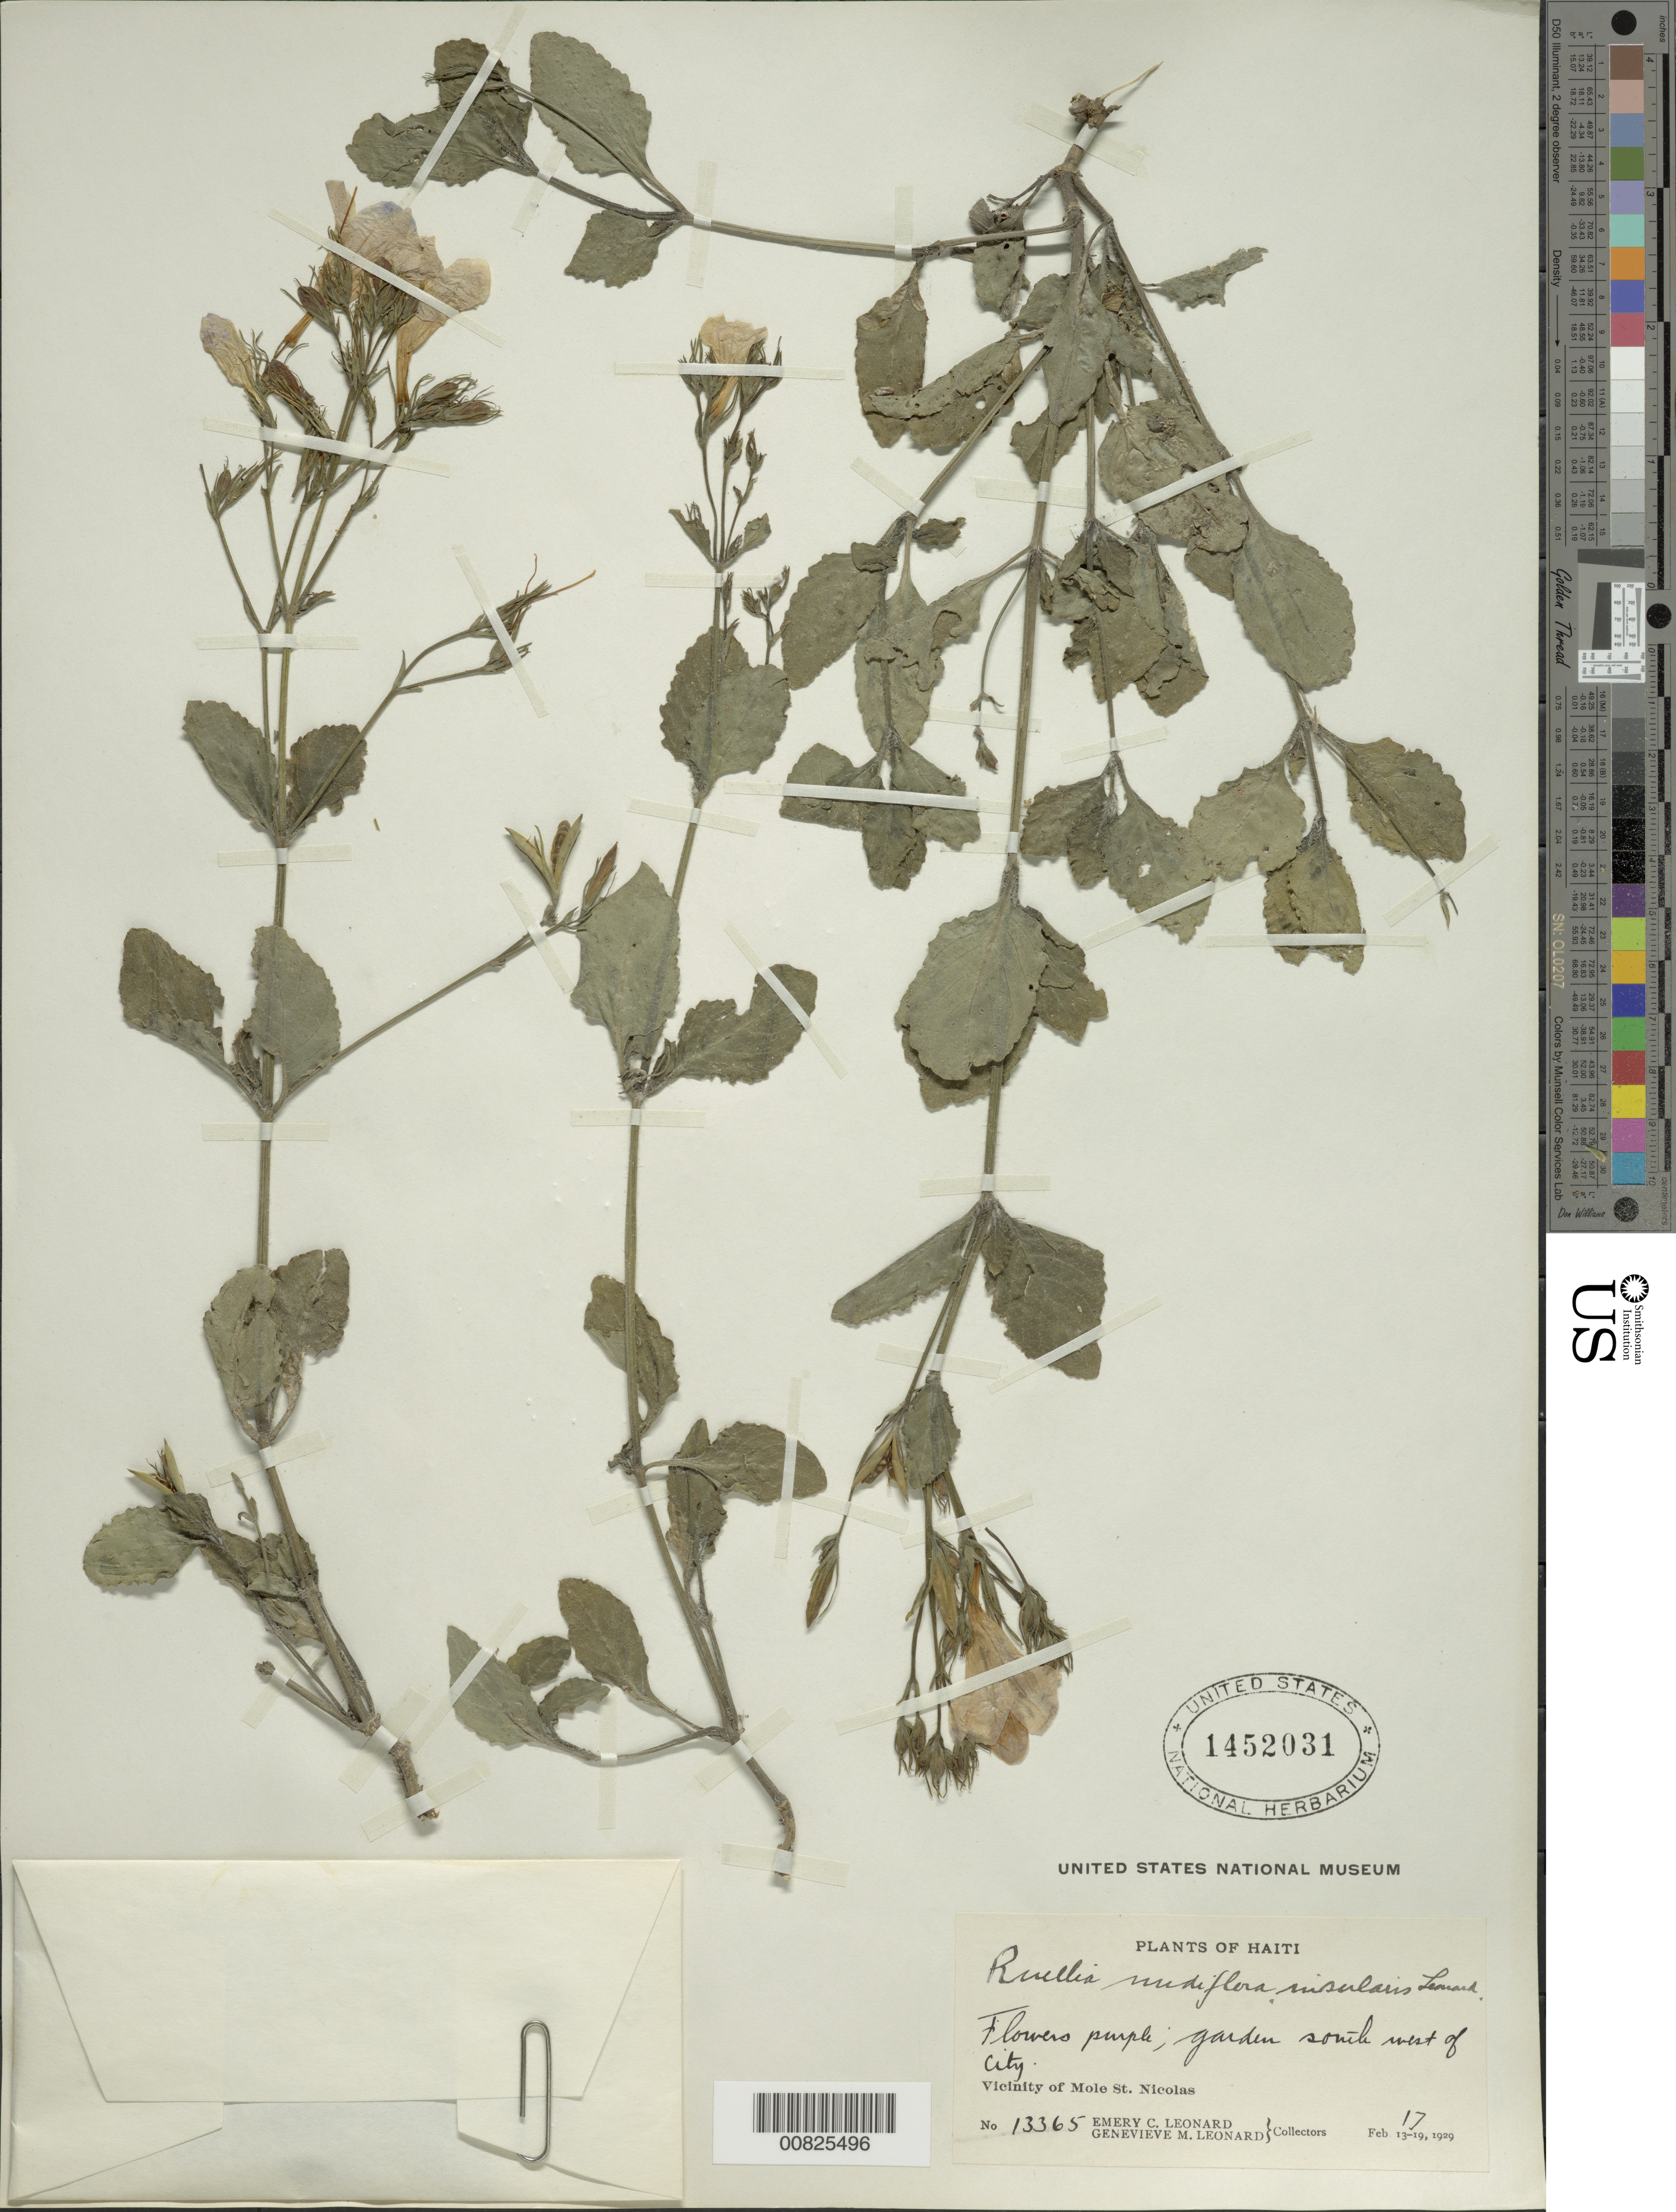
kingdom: Plantae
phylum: Tracheophyta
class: Magnoliopsida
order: Lamiales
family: Acanthaceae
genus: Ruellia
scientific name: Ruellia nudiflora var. insularis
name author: Leonard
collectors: E. C. Leonard & G. M. Leonard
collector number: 13365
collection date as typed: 17 Feb 1929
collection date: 1929-02-17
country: Haiti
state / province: Nord-Ouest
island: Hispaniola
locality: Vicinity of Mole St. Nicolas, SW of city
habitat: Garden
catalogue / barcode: US 1452031